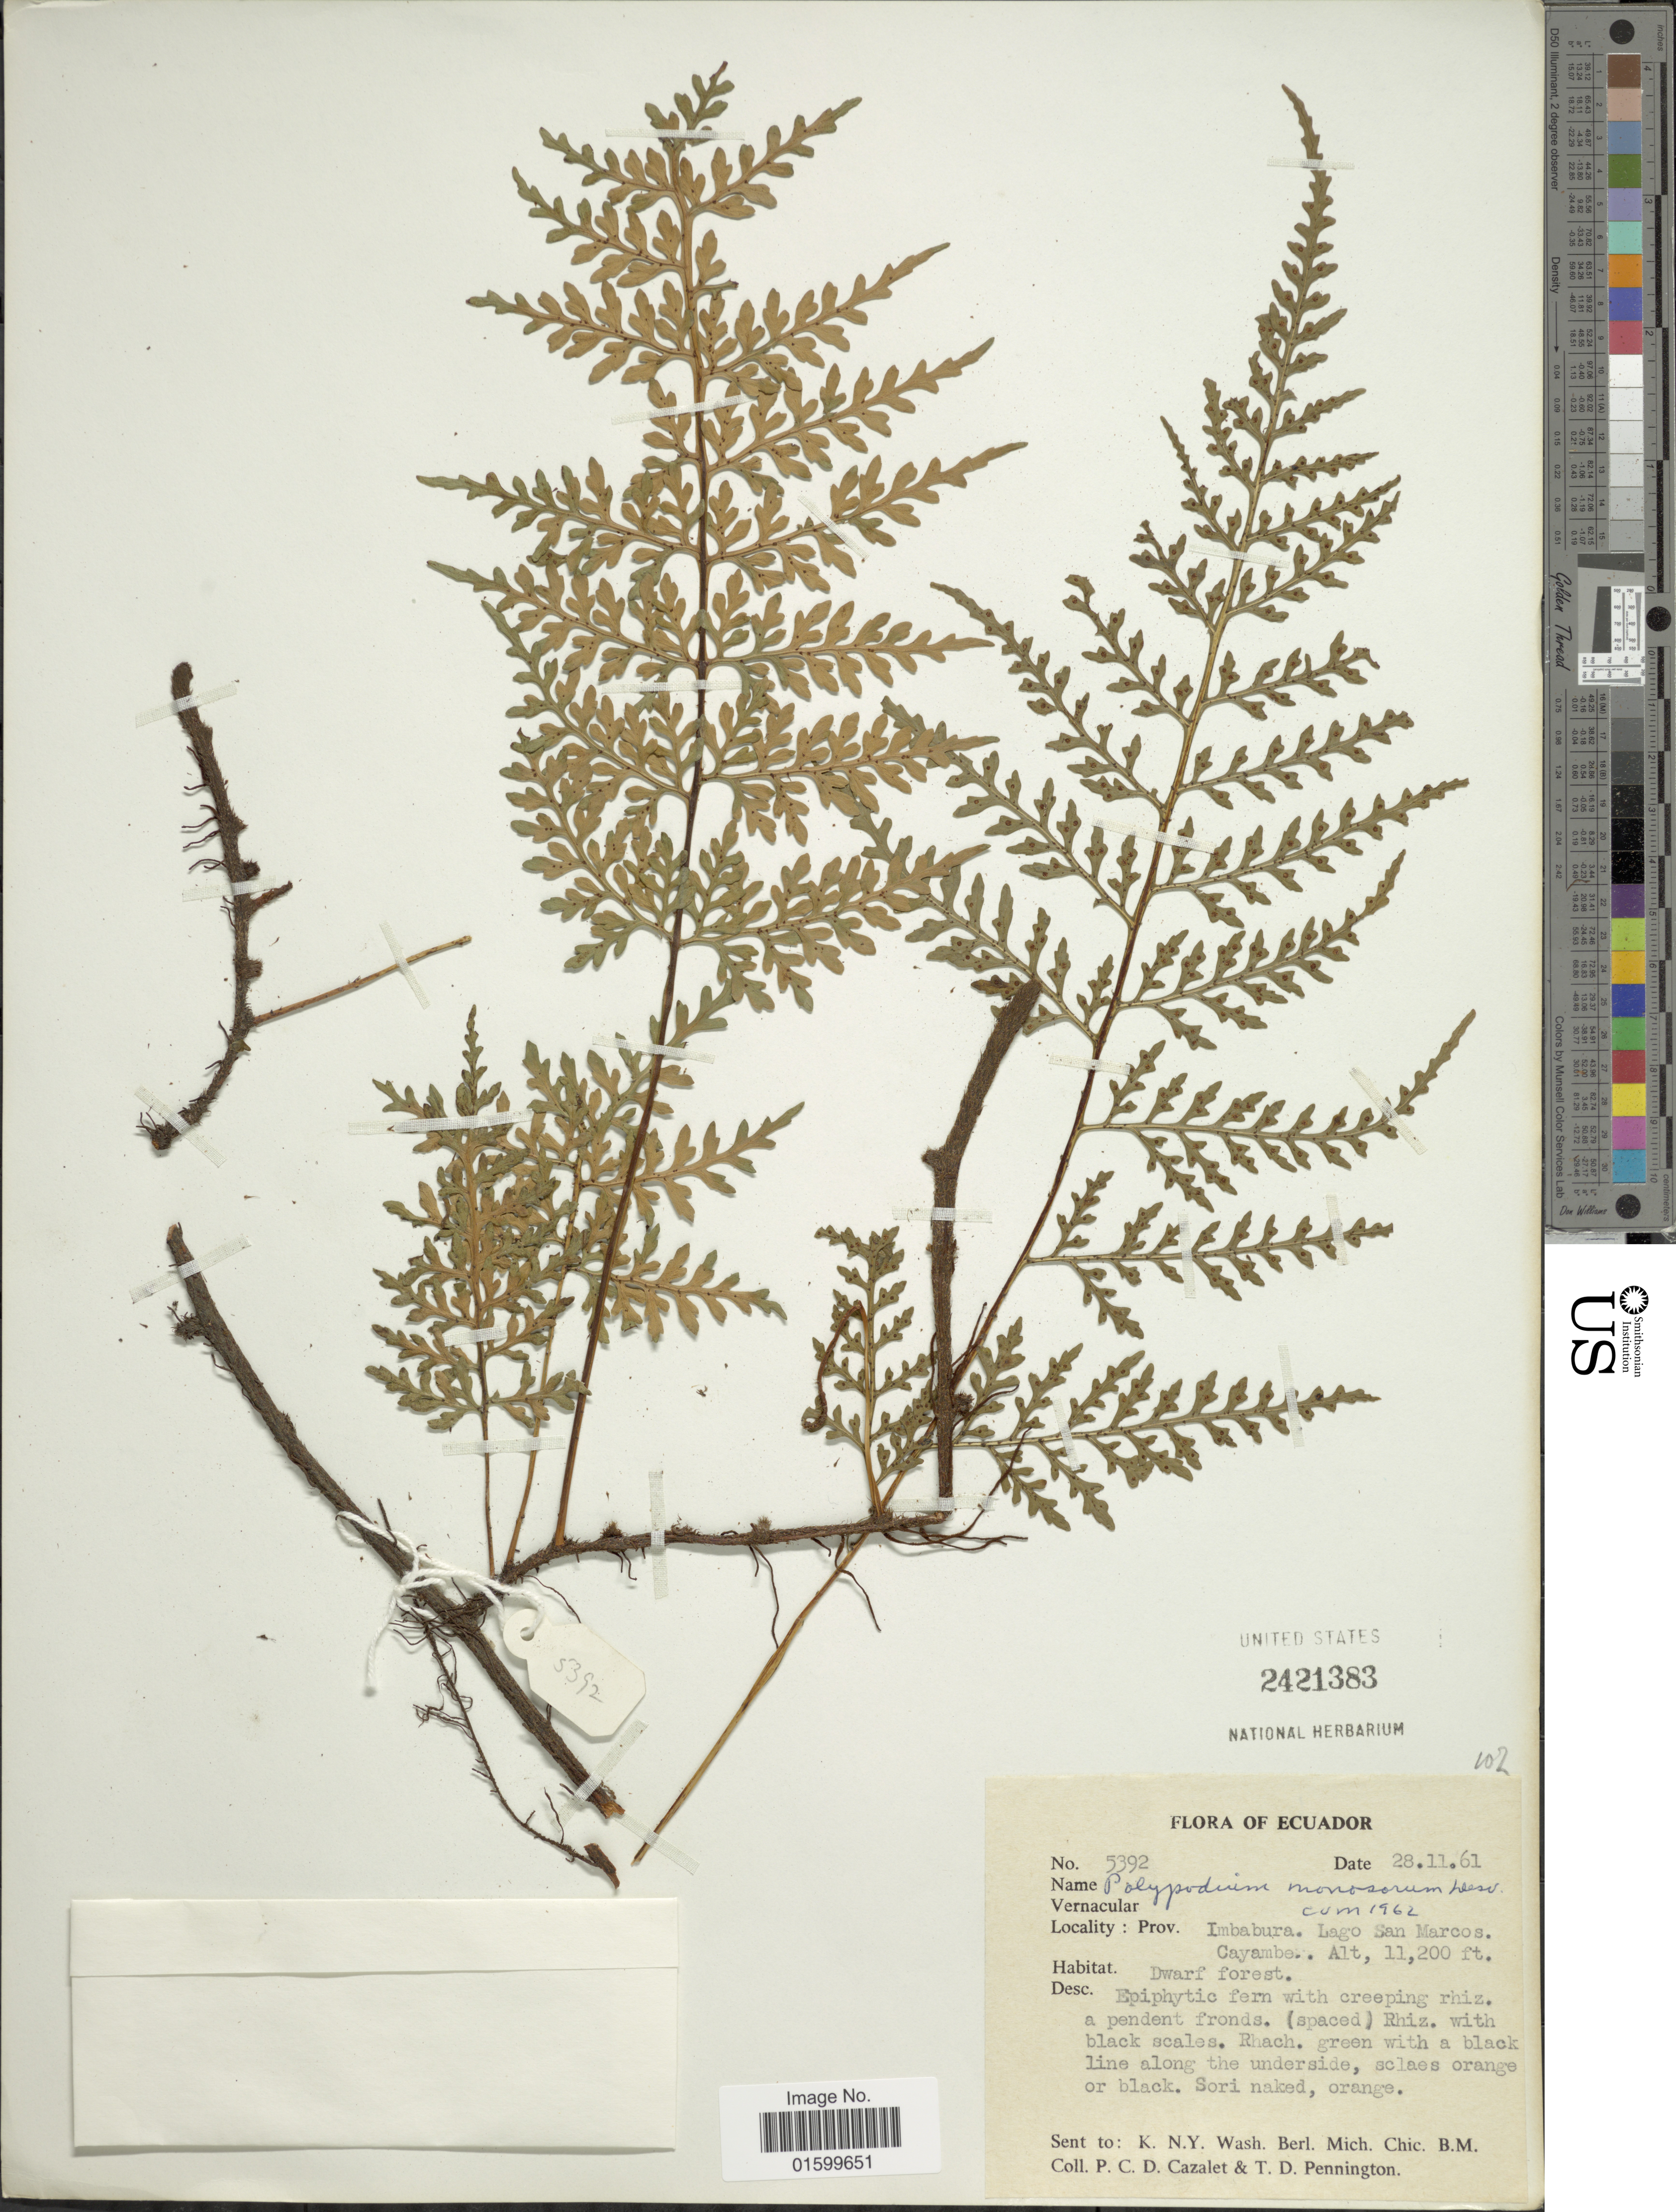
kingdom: Plantae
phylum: Tracheophyta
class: Polypodiopsida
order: Polypodiales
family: Polypodiaceae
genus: Pleopeltis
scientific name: Pleopeltis monosora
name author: (Desv.) A.R. Sm.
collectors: P. C. D. Cazalet & T. D. Pennington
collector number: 5392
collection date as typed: Transcribed d/m/y: 28/11/61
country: Ecuador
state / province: Imbabura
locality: Prov. Imbabura, Lago San Marcos, Cayambe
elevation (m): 3414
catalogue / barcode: US 2421383